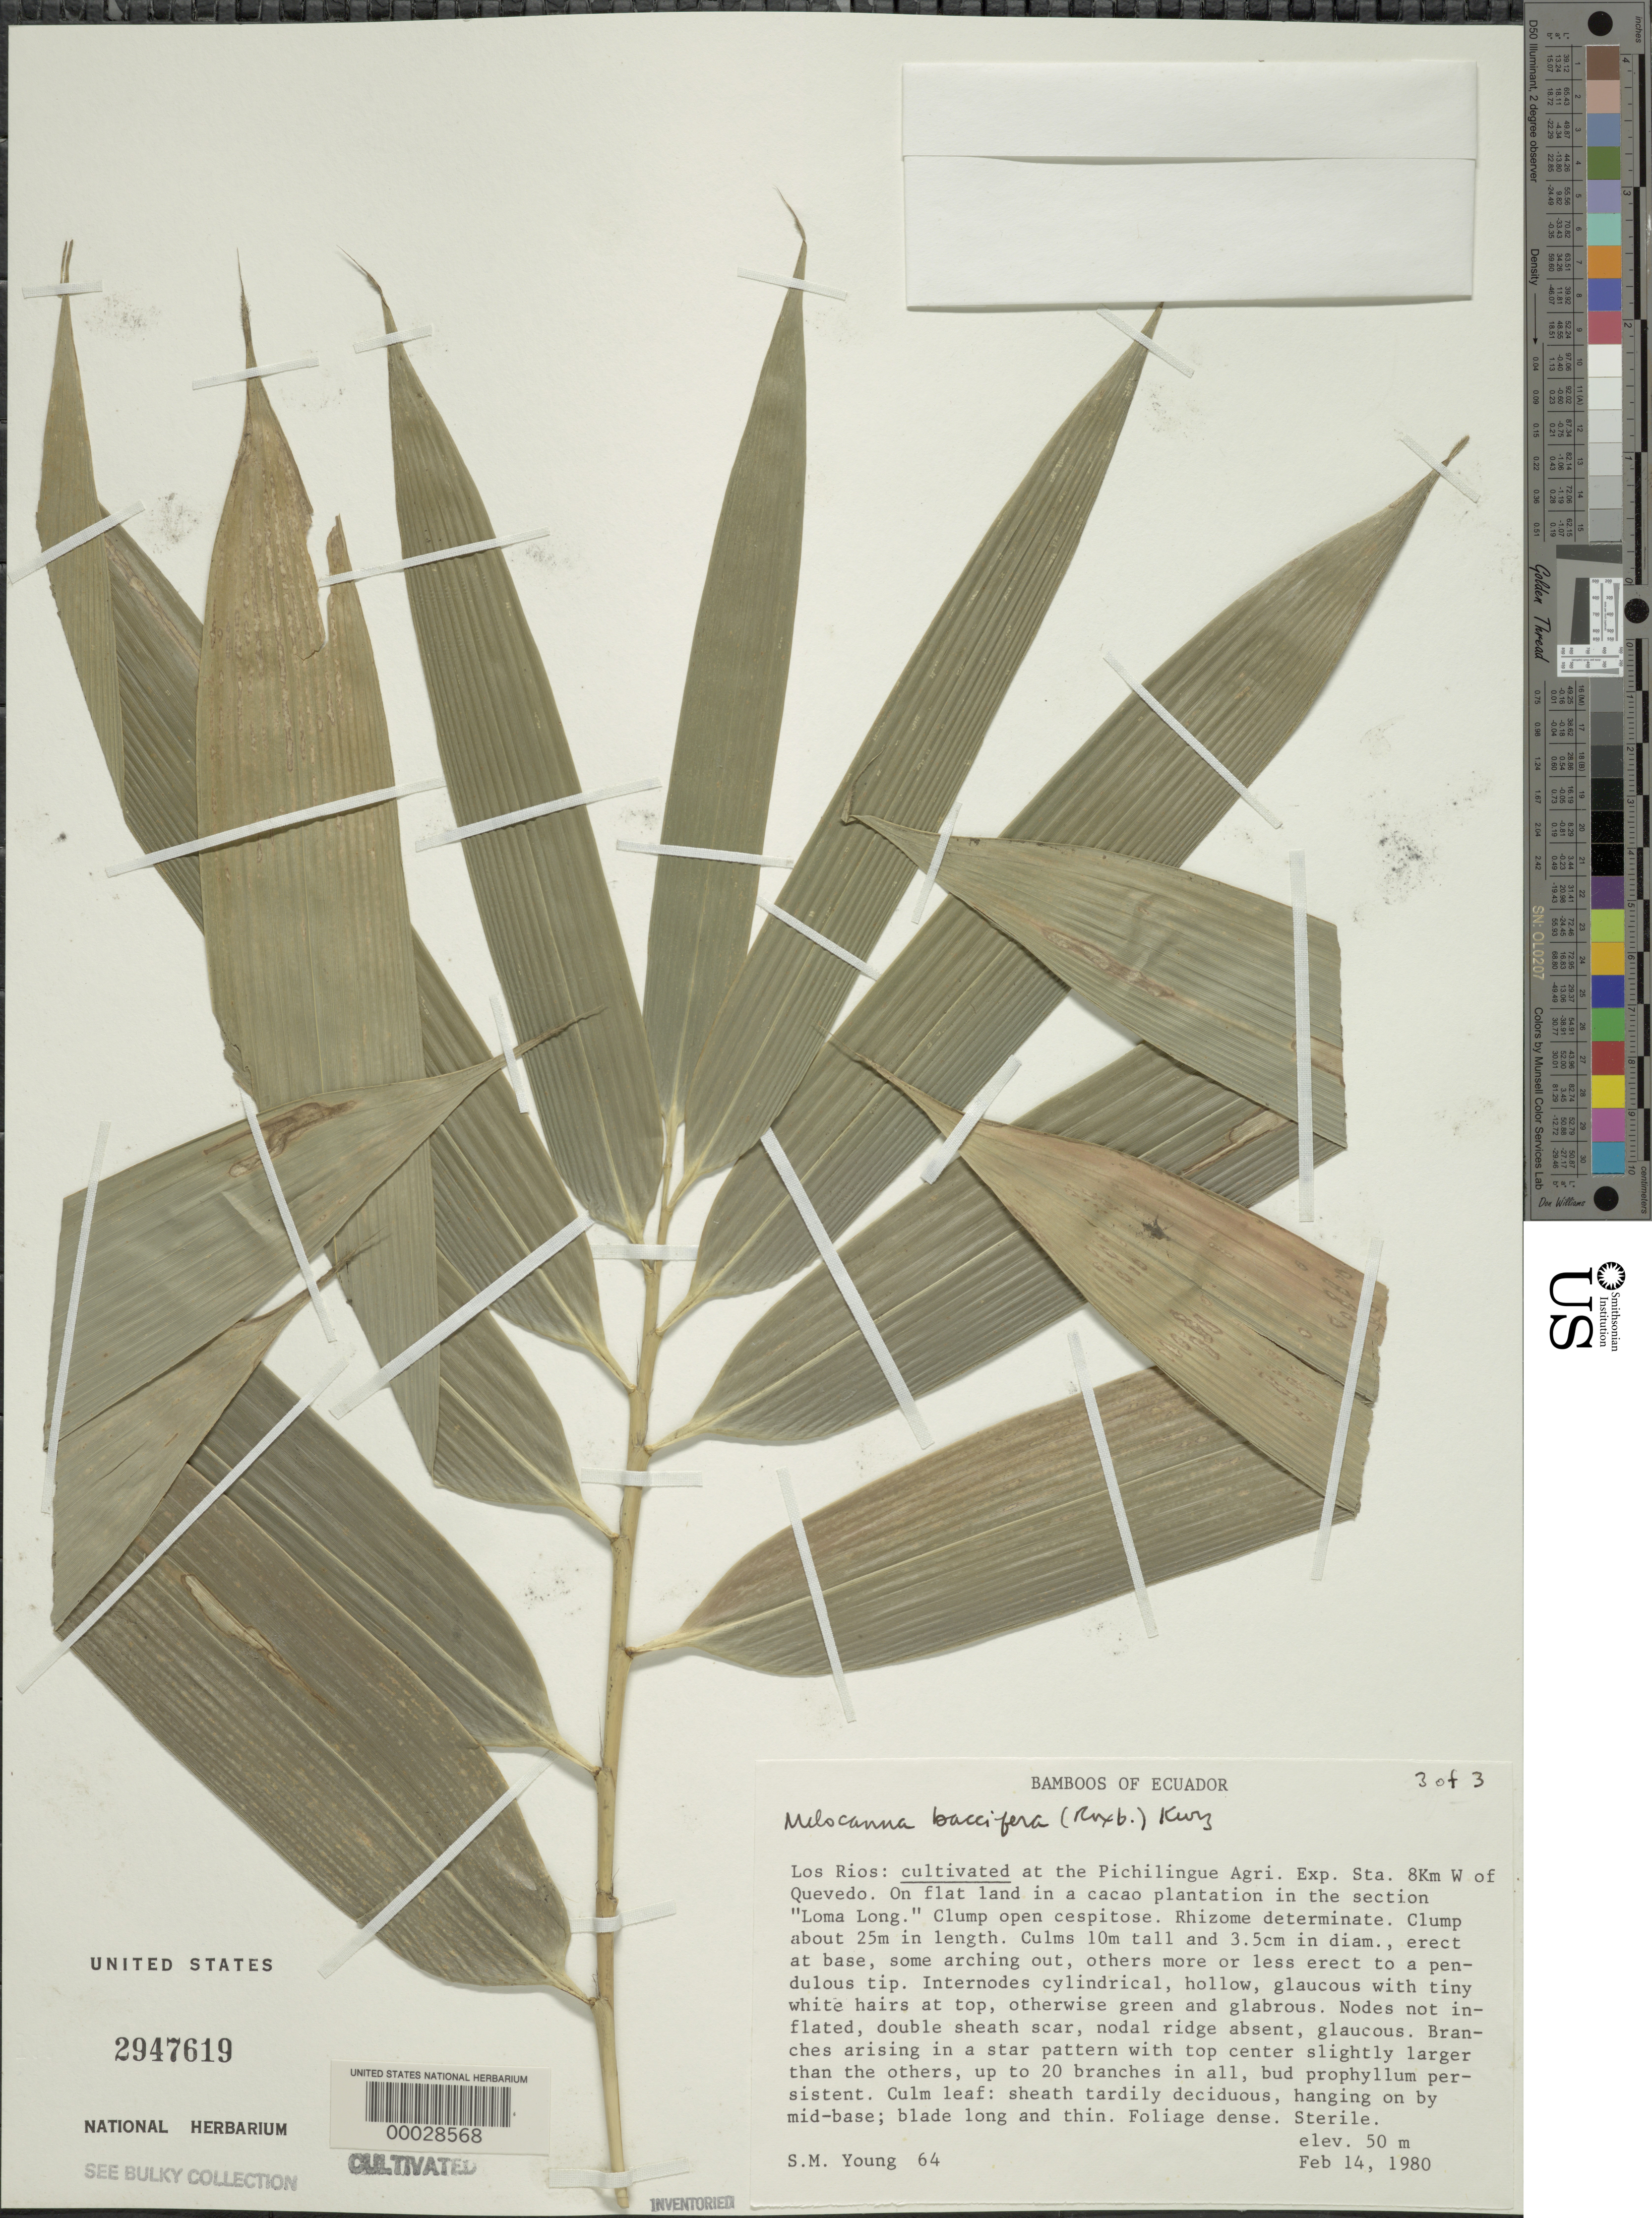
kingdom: Plantae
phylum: Tracheophyta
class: Liliopsida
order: Poales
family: Poaceae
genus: Melocanna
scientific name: Melocanna baccifera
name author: (Roxb.) Kurz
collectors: S. Young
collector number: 64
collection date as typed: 14 Feb 1980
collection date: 1980-02-14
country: Ecuador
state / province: Los Ríos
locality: Pichilingue agri exp. sta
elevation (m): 50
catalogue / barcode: US 2947619